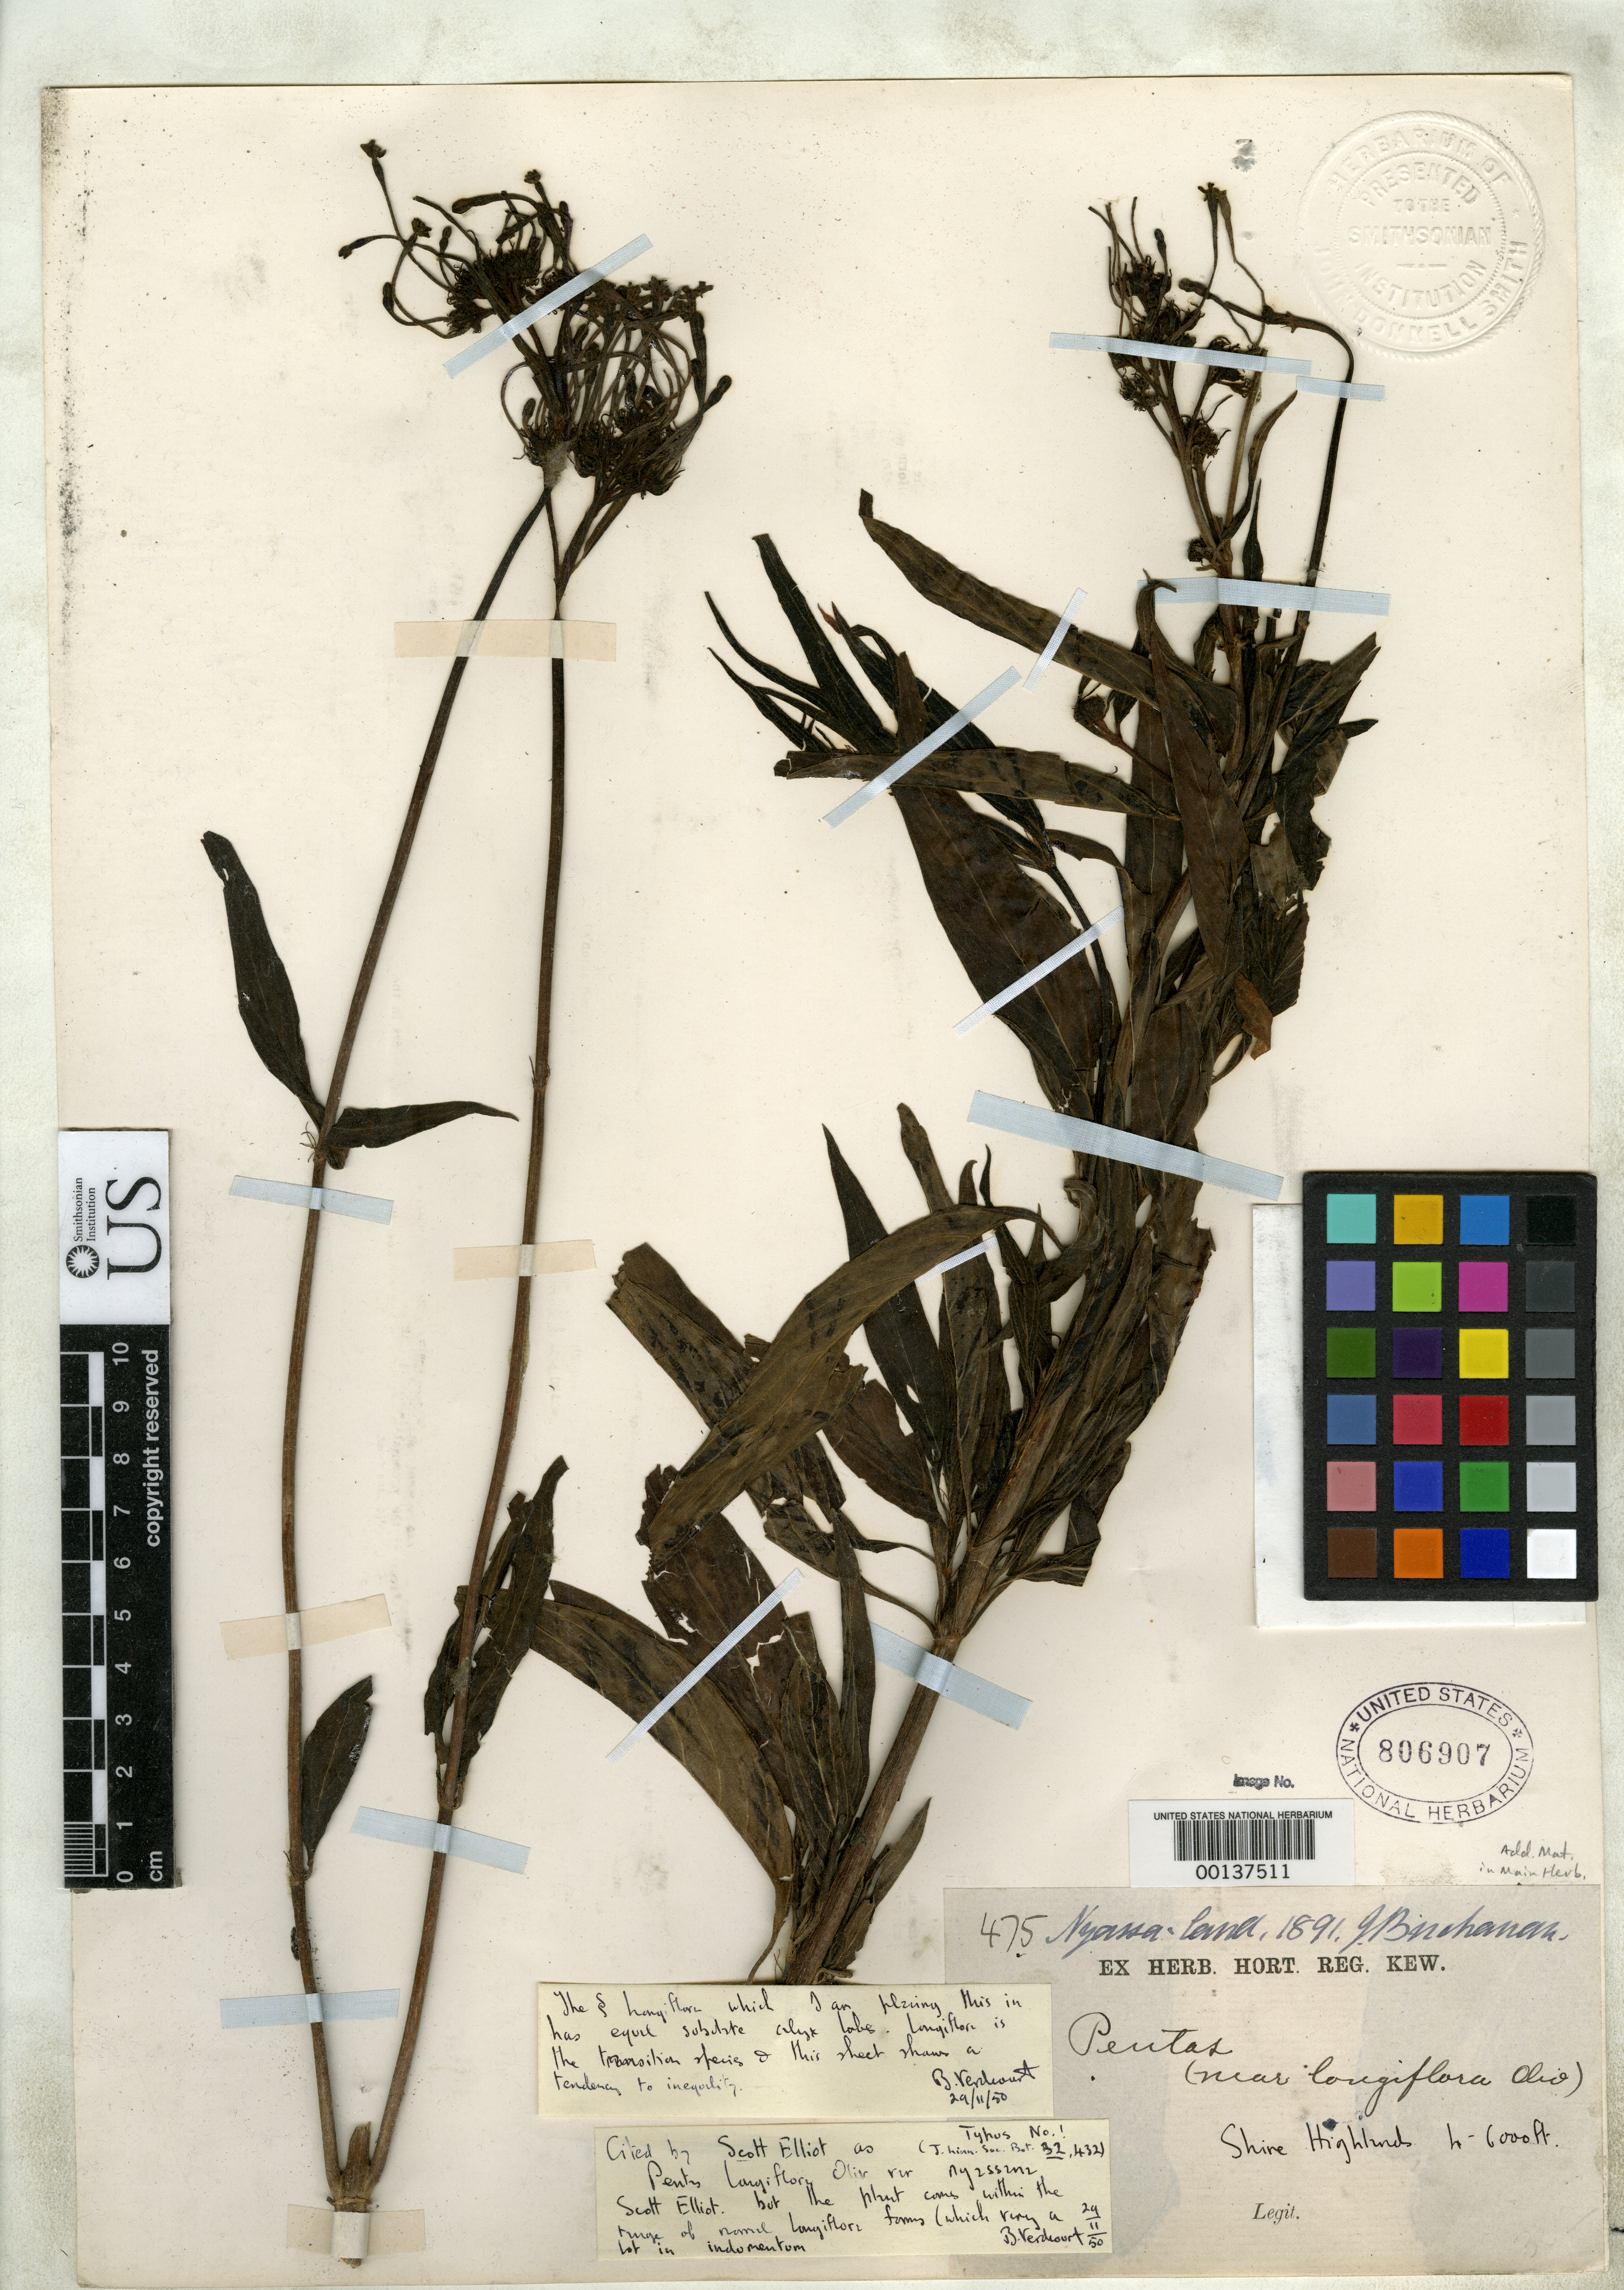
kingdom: Plantae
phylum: Tracheophyta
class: Magnoliopsida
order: Gentianales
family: Rubiaceae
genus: Pentas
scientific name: Pentas longiflora var. nyassana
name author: Scott Elliot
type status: Type Fragment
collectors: J. Buchanan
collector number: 475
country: Malawi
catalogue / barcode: US 806907